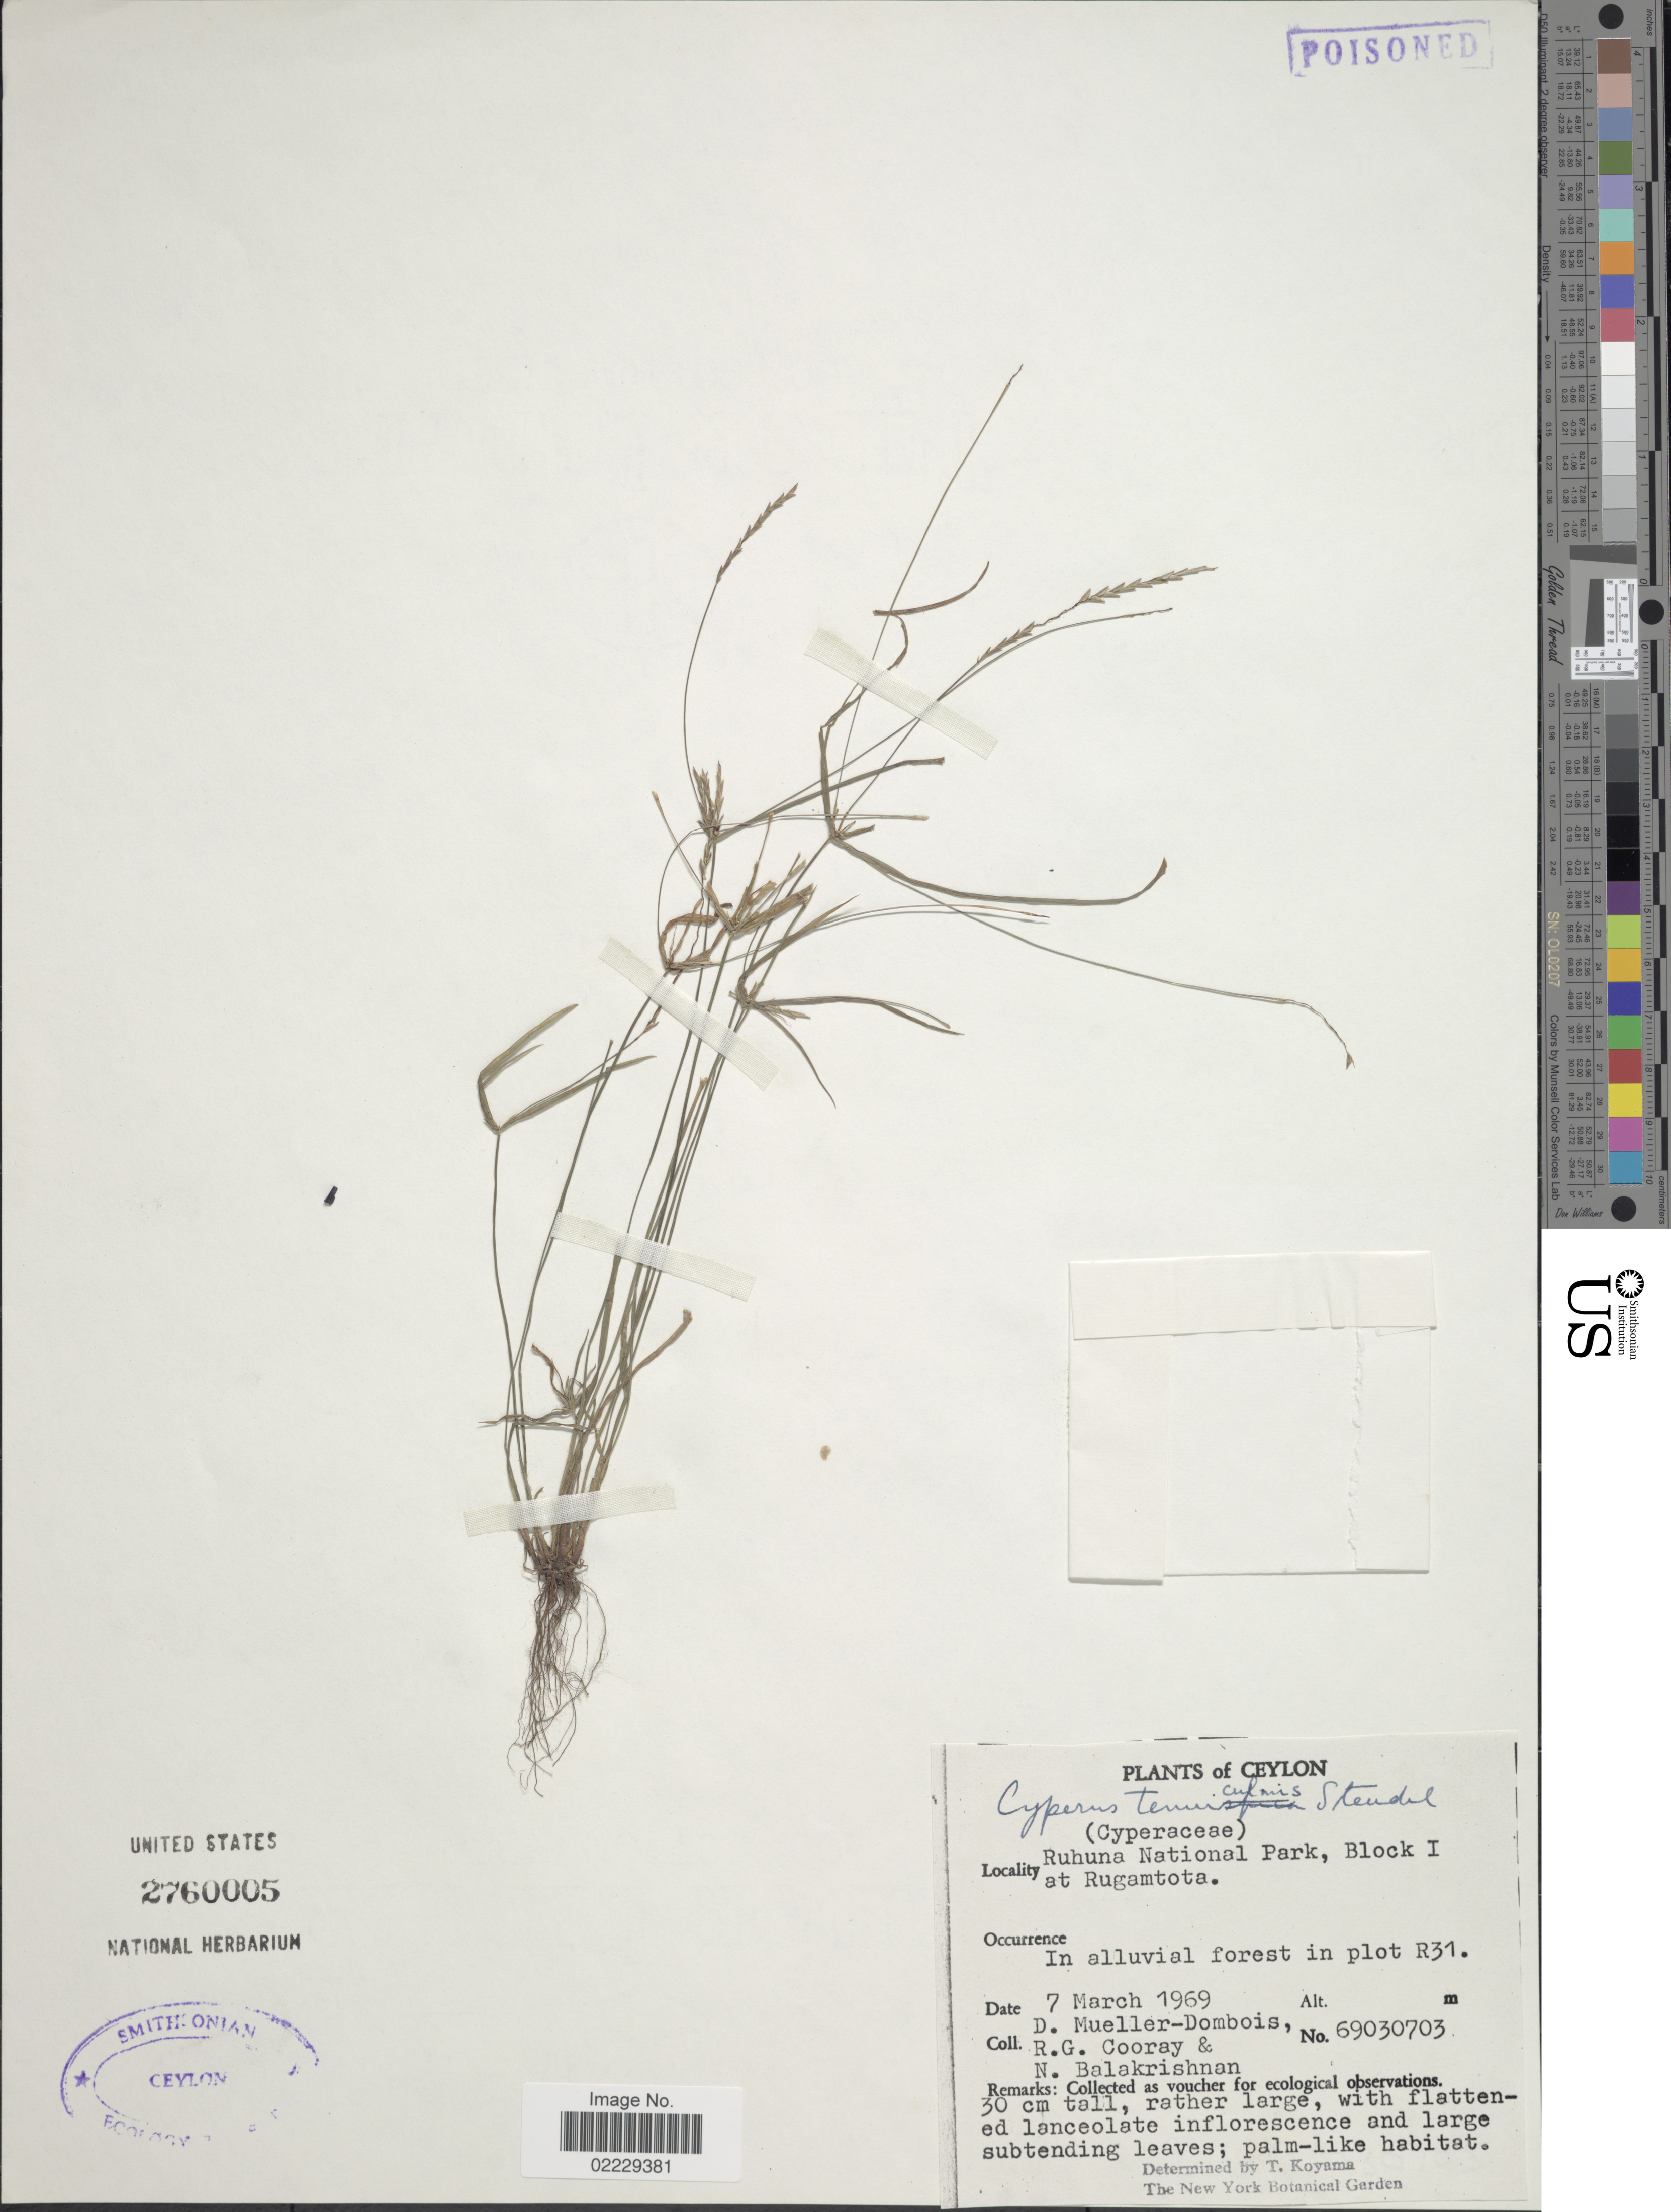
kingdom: Plantae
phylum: Tracheophyta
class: Liliopsida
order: Poales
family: Cyperaceae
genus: Cyperus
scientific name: Cyperus zollingeri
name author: Steud.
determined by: Strong, Mark T., (BOT), Smithsonian Institution - National Museum of Natural History (UNITED STATES)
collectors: D. Mueller-Dombois, R. Cooray & N. Balakrishnan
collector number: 69030703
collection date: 1969-03-07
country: Sri Lanka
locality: Ceylon, Ruhuna National Park, Block 1 at Rugamtota, in alluvial forest in plot R31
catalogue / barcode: US 2760005